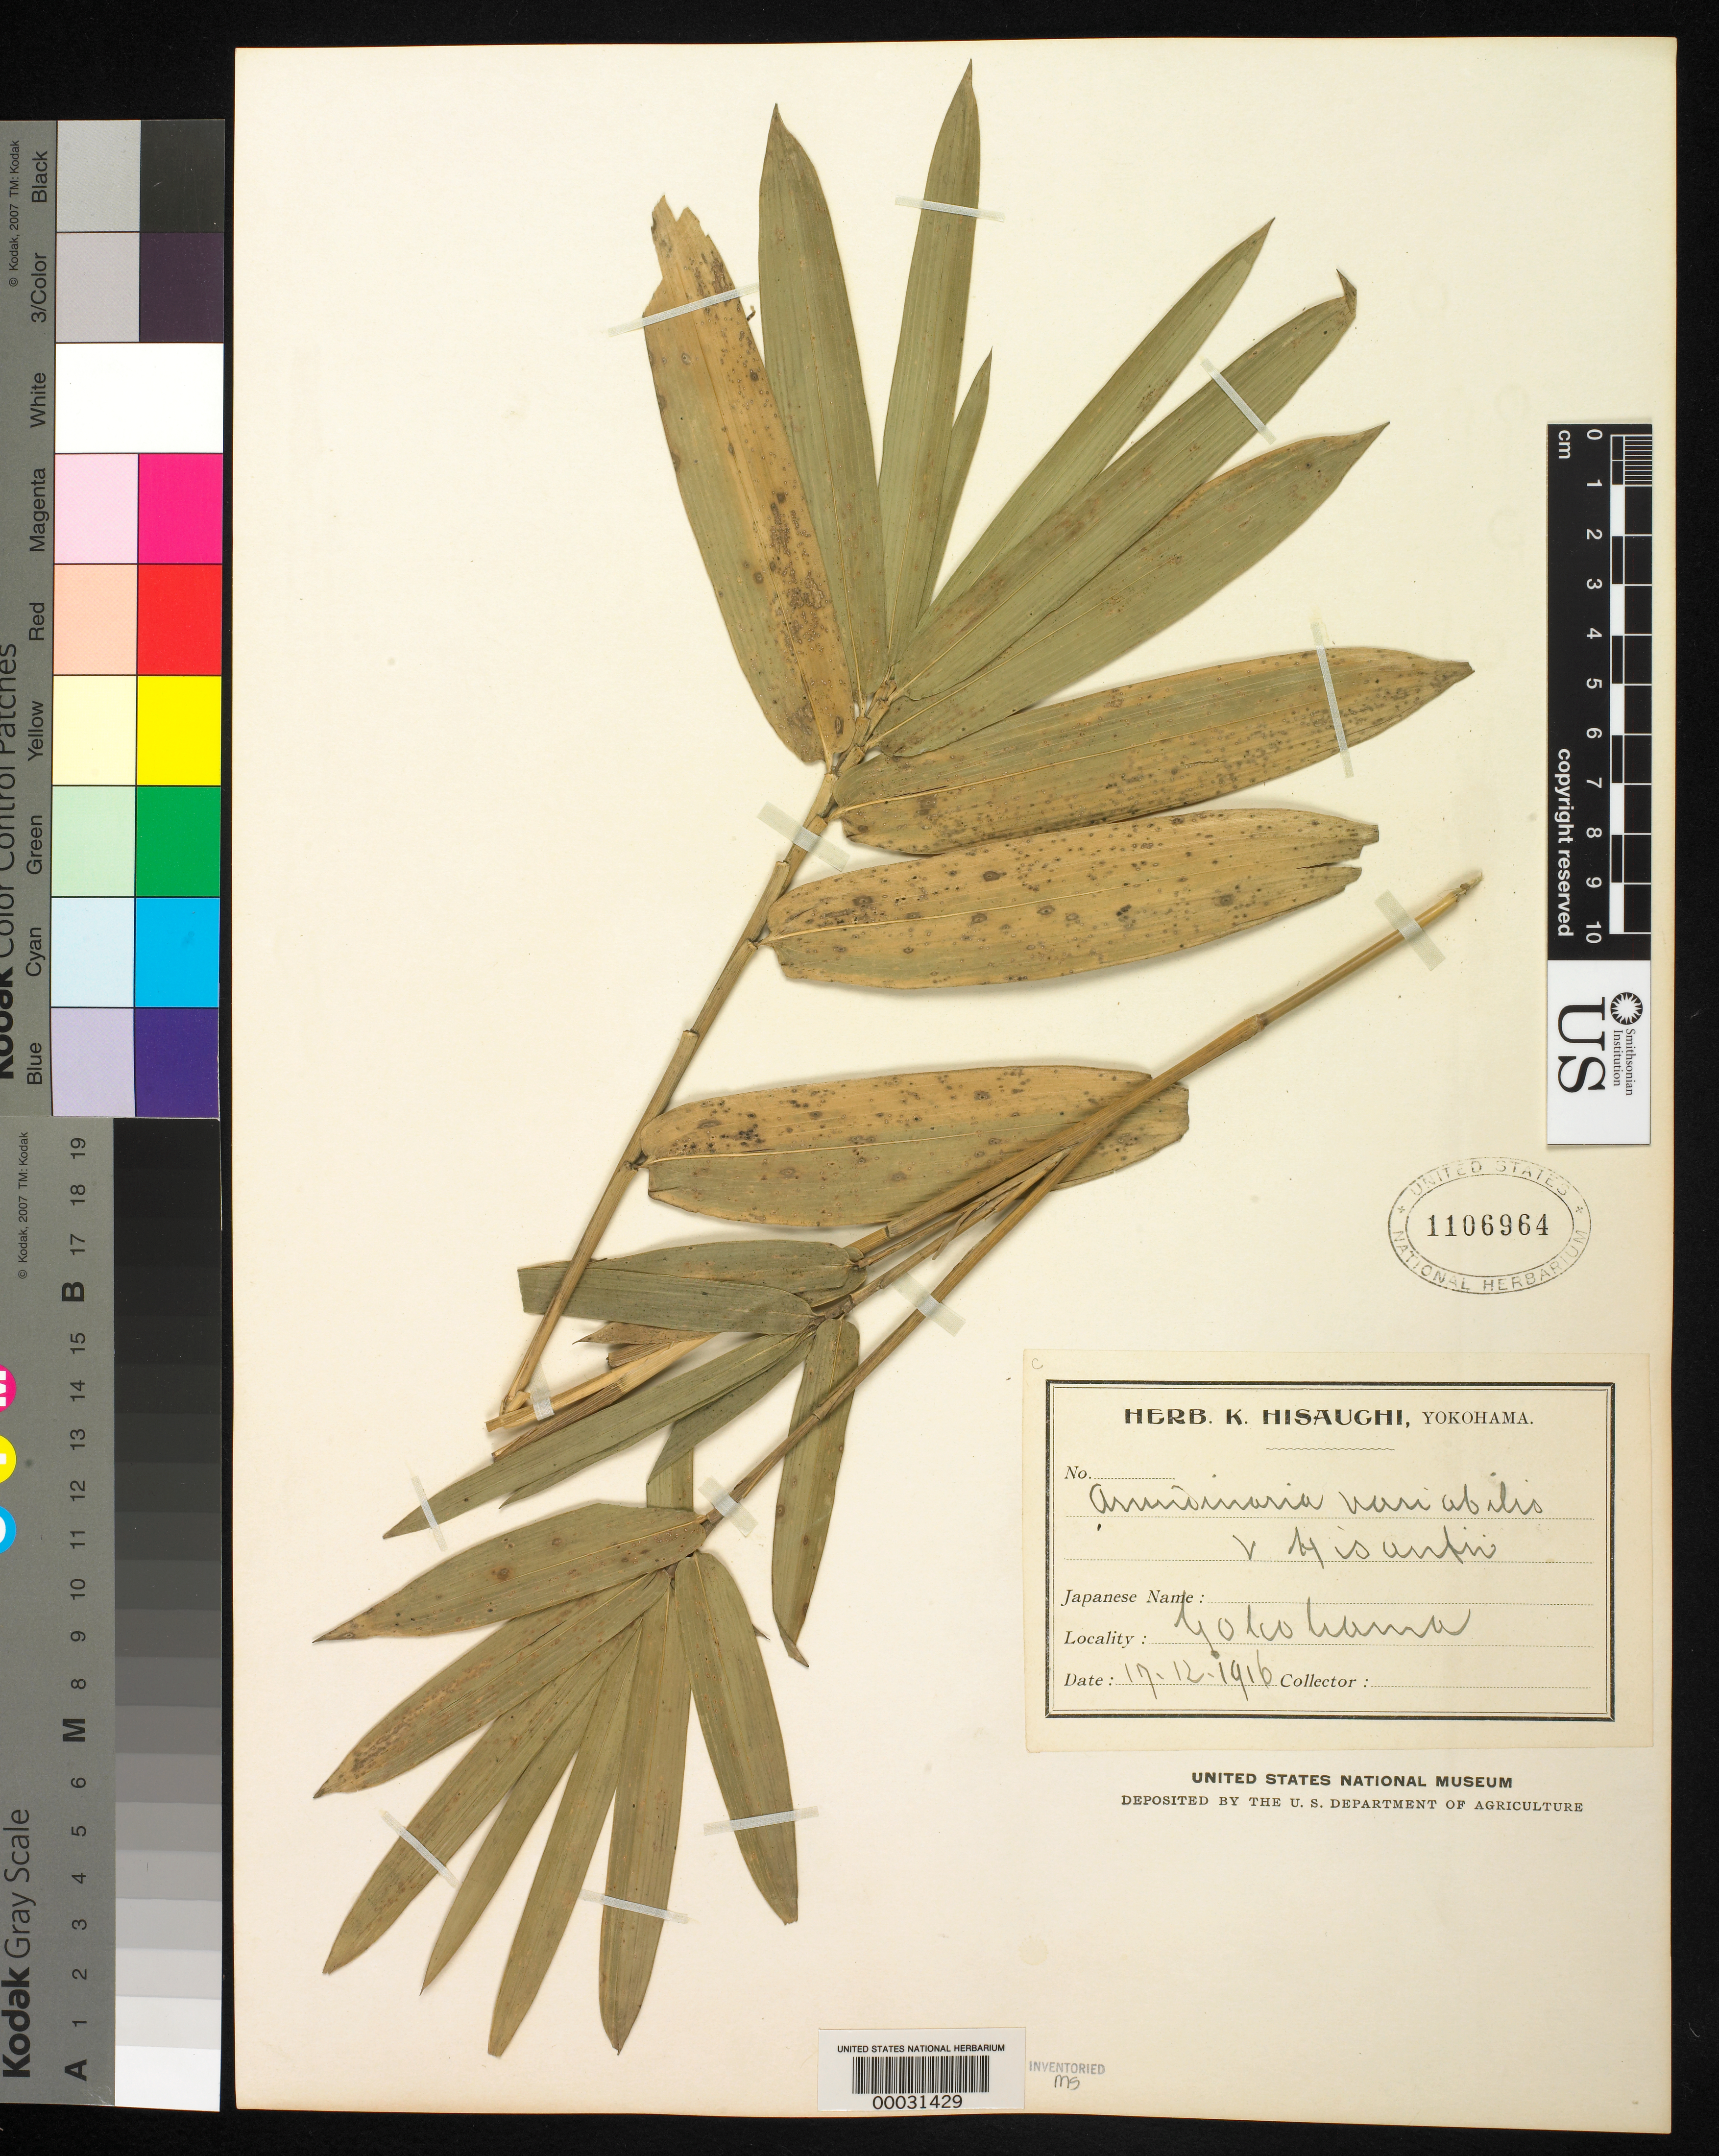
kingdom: Plantae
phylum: Tracheophyta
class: Liliopsida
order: Poales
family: Poaceae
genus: Pleioblastus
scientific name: Pleioblastus fortunei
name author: (Van Houtte) Nakai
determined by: Poaceae Reorganization Project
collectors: K. Hisauchi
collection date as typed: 17 Dec 1916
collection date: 1916-12-17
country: Japan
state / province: Kanagawa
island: Honshu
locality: Yokohama, mt. oyoma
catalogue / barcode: US 1106964